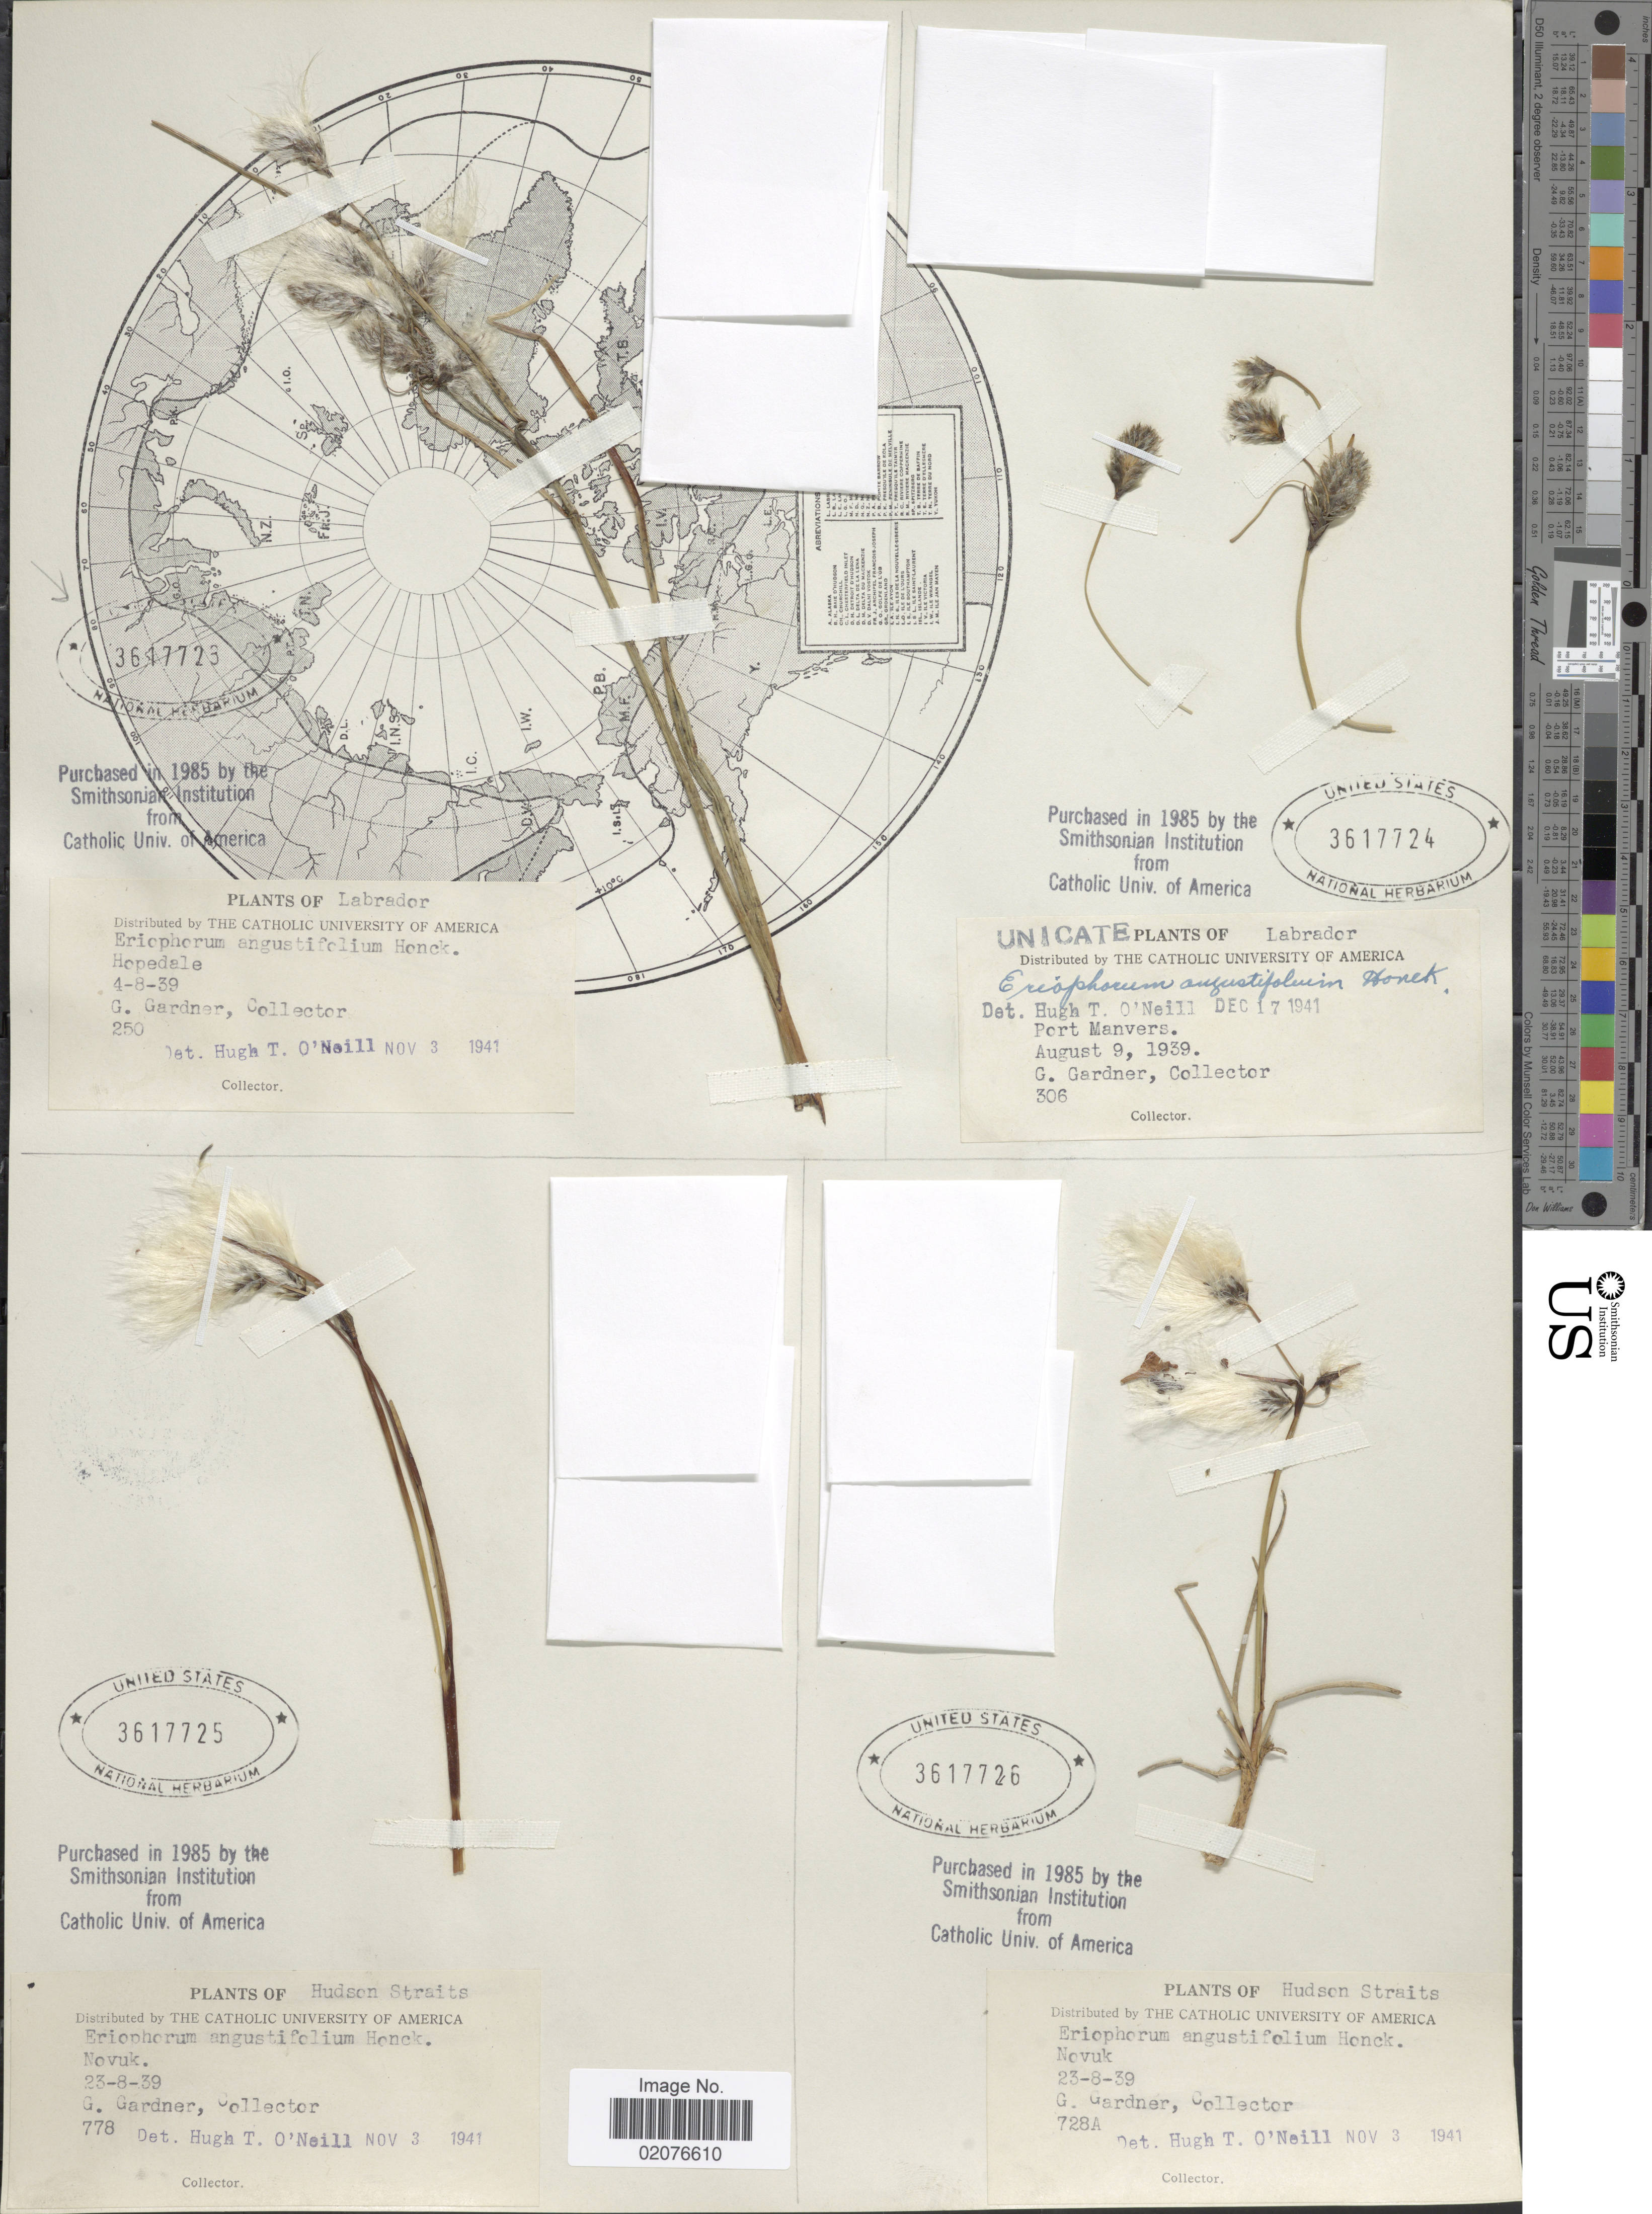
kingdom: Plantae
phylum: Tracheophyta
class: Liliopsida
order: Poales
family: Cyperaceae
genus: Eriophorum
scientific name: Eriophorum angustifolium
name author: Honck.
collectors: G. Gardner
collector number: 728A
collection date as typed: Transcribed d/m/y: 23/8/39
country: Canada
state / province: Nunavut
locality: Hudson Straits, Novuk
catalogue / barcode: US 3617726-2